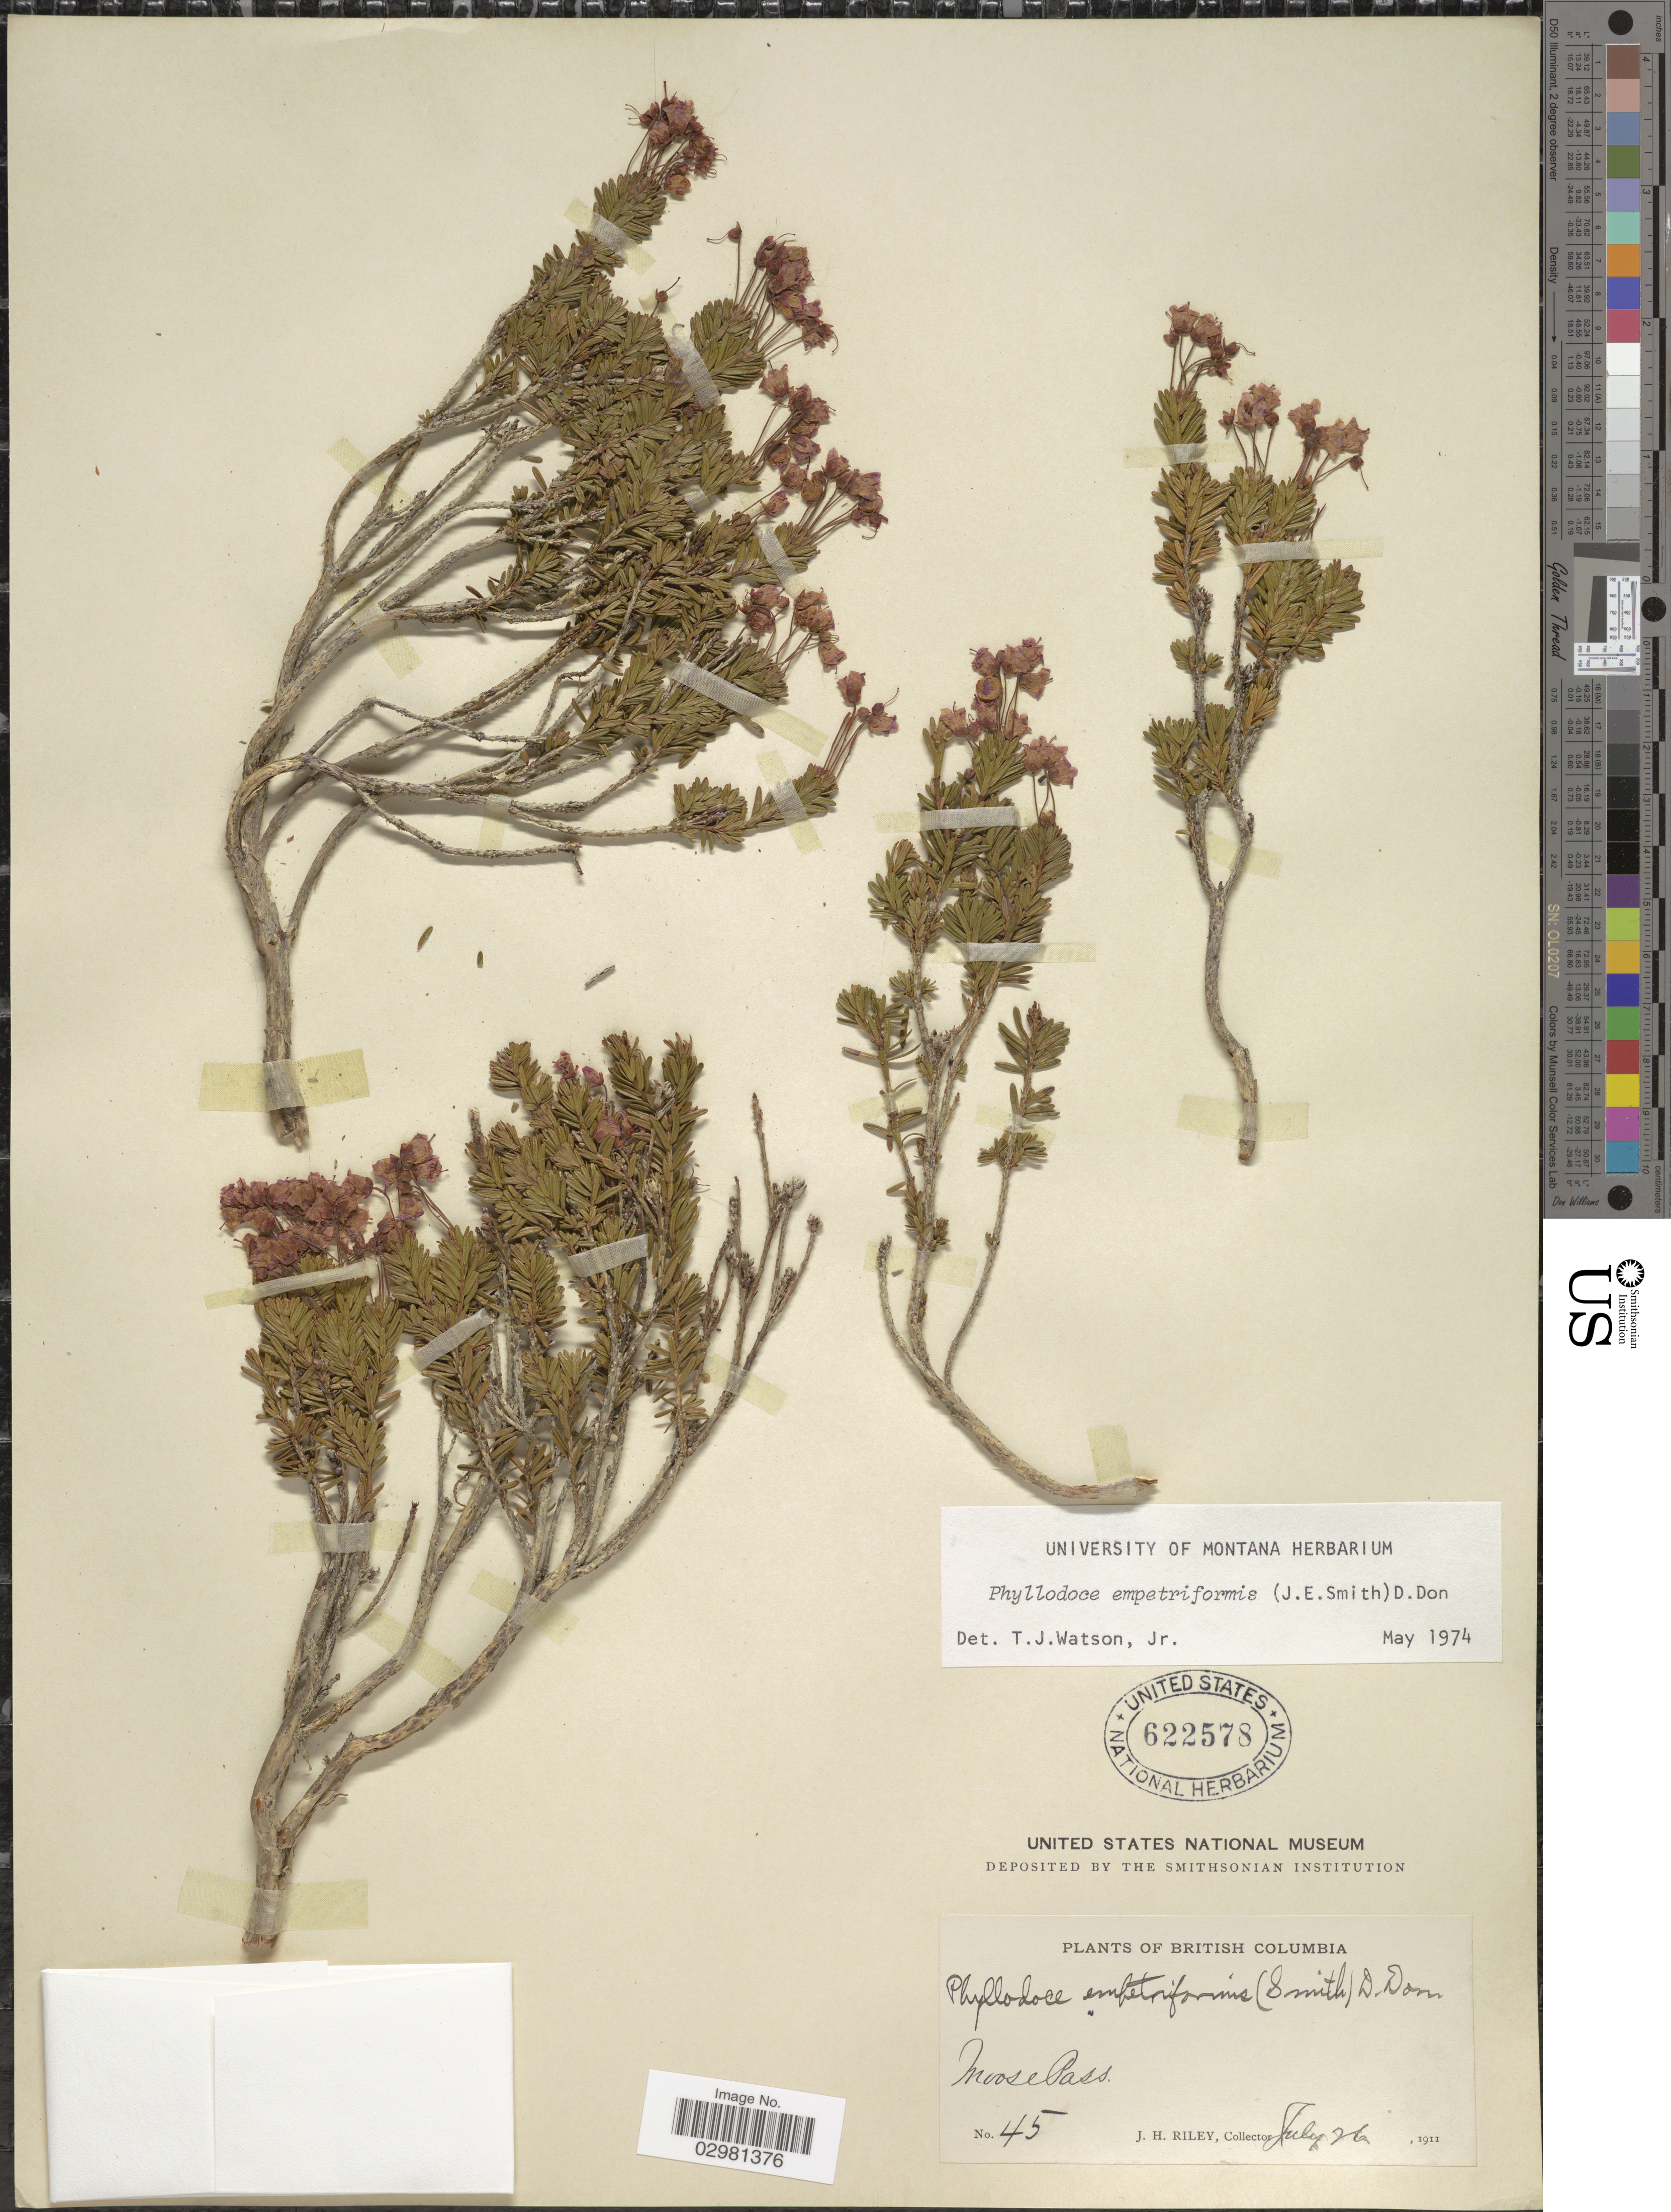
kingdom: Plantae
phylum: Tracheophyta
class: Magnoliopsida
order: Ericales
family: Ericaceae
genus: Phyllodoce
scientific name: Phyllodoce empetiformis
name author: (Small) D. Don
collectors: J. H. Riley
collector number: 45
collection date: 1911-07-26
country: Canada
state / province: British Columbia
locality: Moose Pass.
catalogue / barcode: US 622578